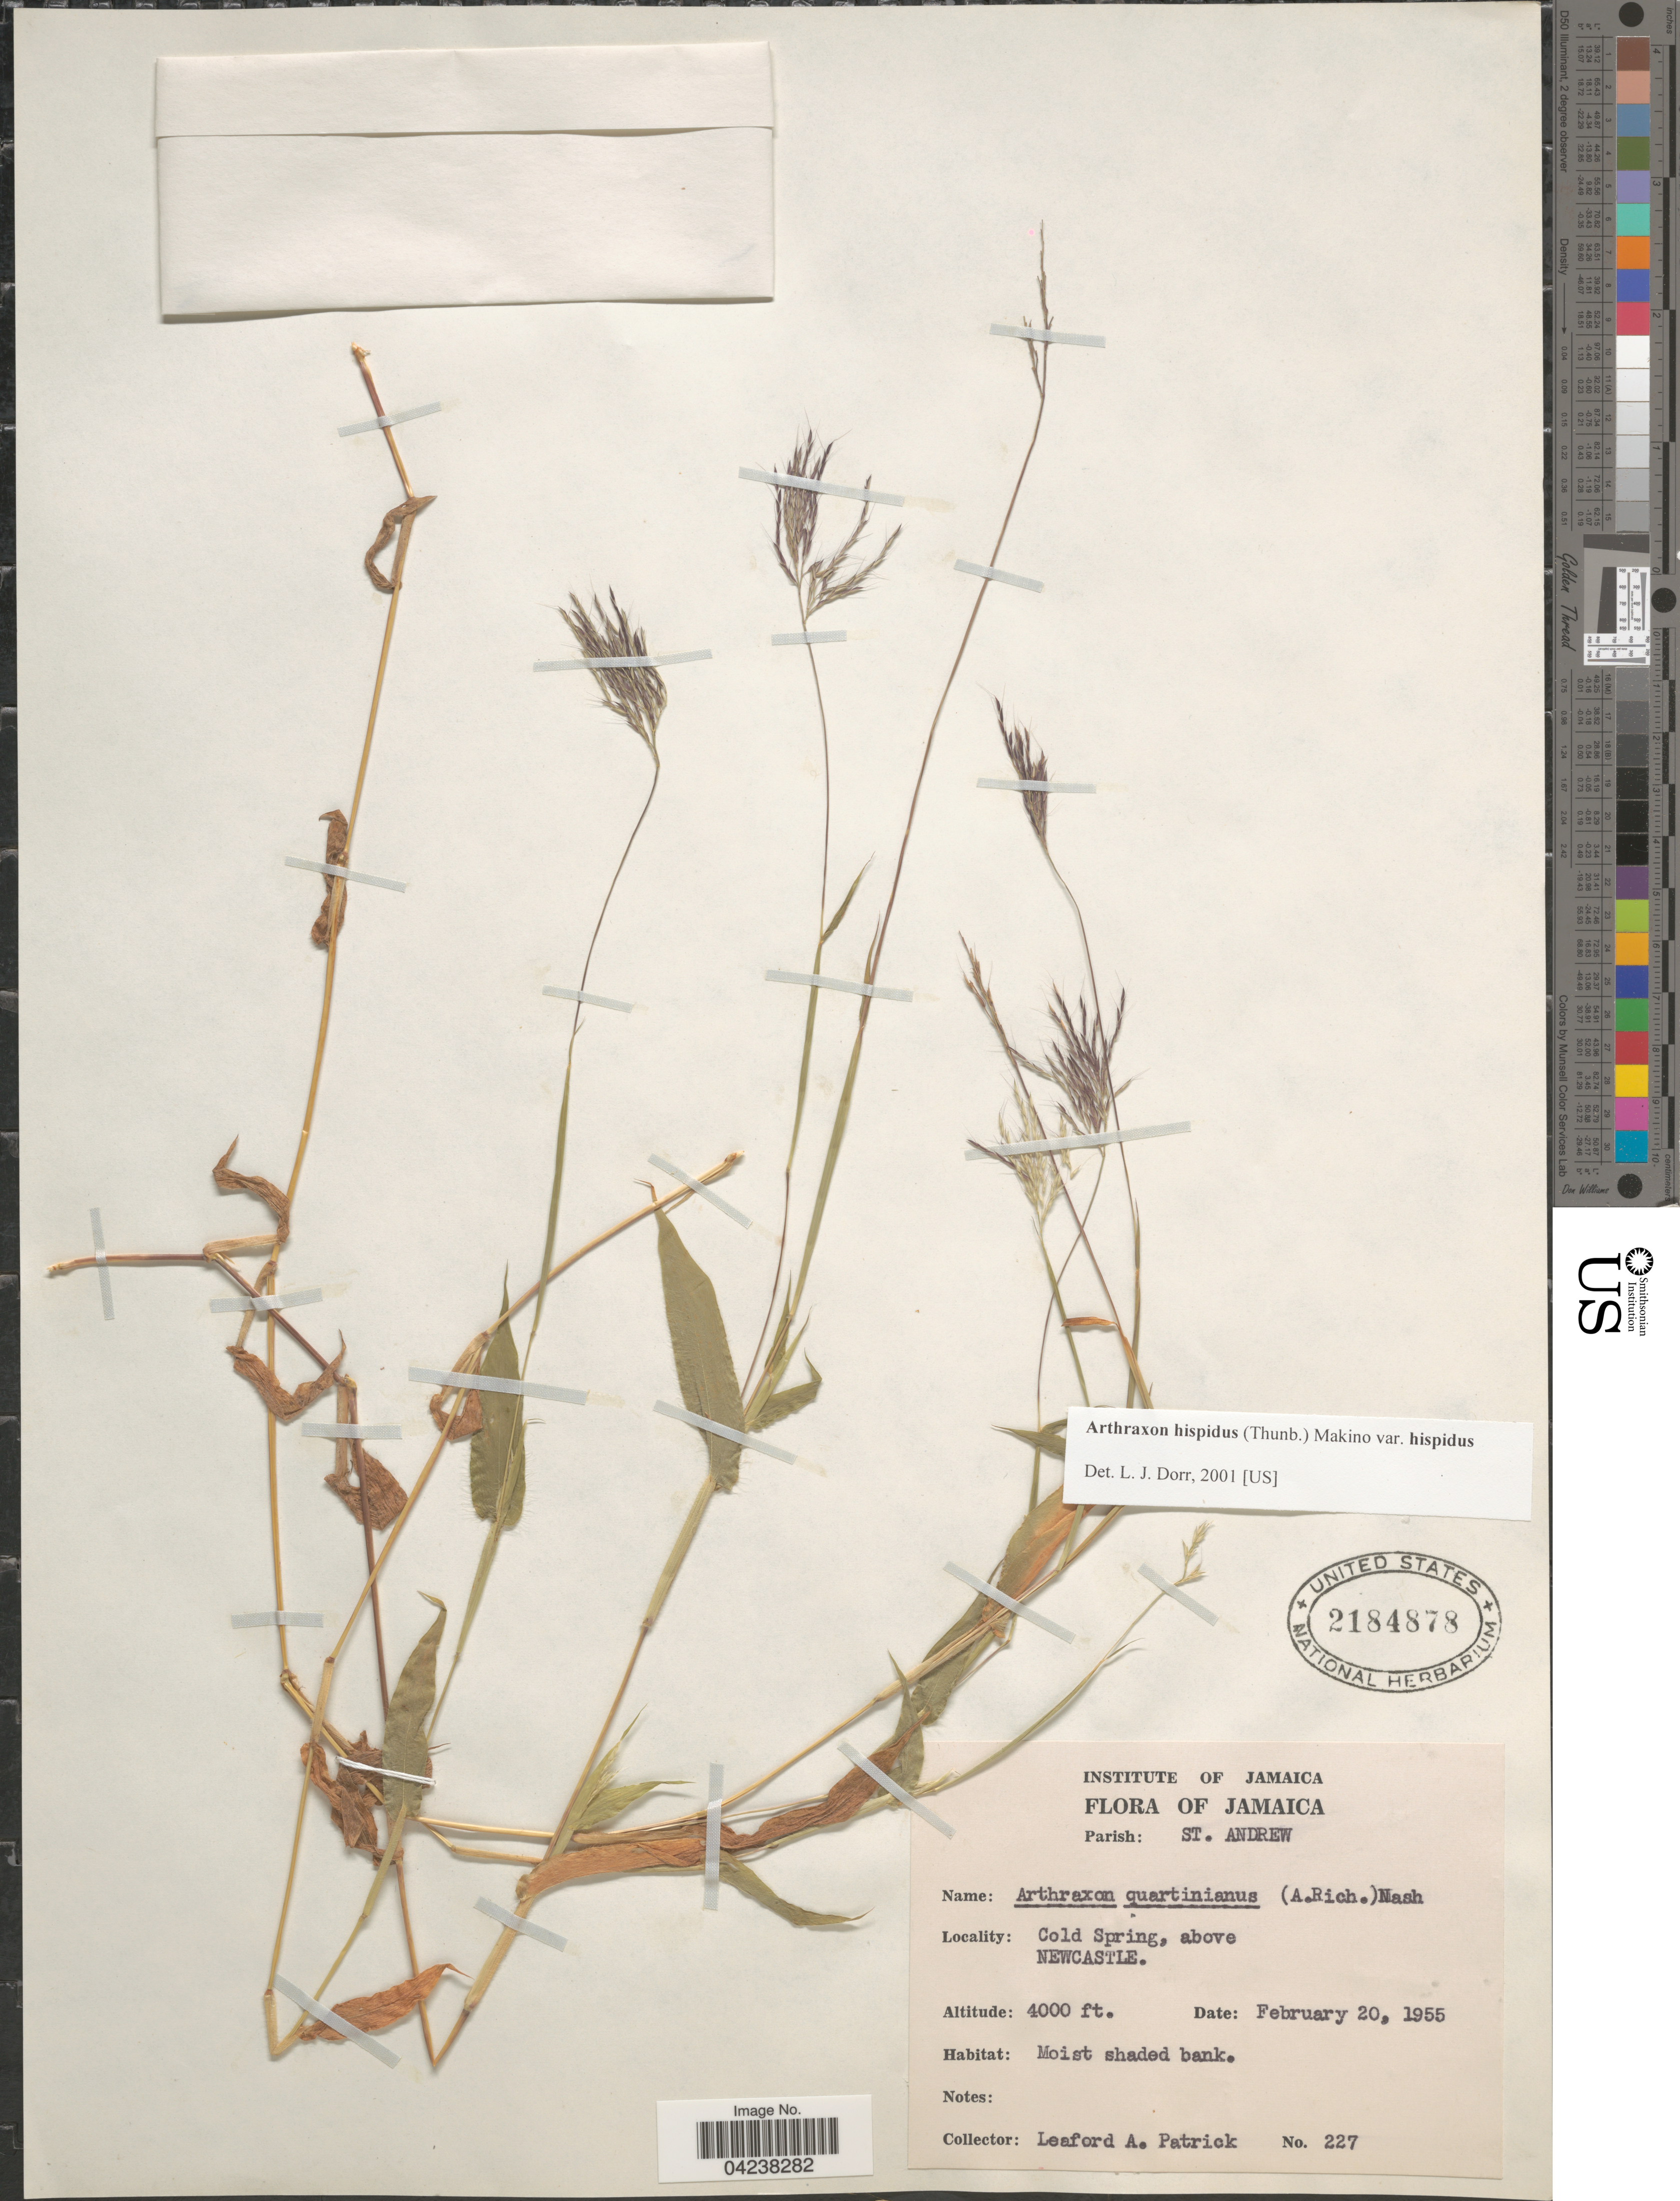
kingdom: Plantae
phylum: Tracheophyta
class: Liliopsida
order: Poales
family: Poaceae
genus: Arthraxon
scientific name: Arthraxon hispidus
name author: (Thunb.) Makino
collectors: L. Patrick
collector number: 227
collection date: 1955-02-20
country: Jamaica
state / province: Saint Andrew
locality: Parish: St. Andrew. Cold Spring, above Newcastle.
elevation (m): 1219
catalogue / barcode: US 2184878